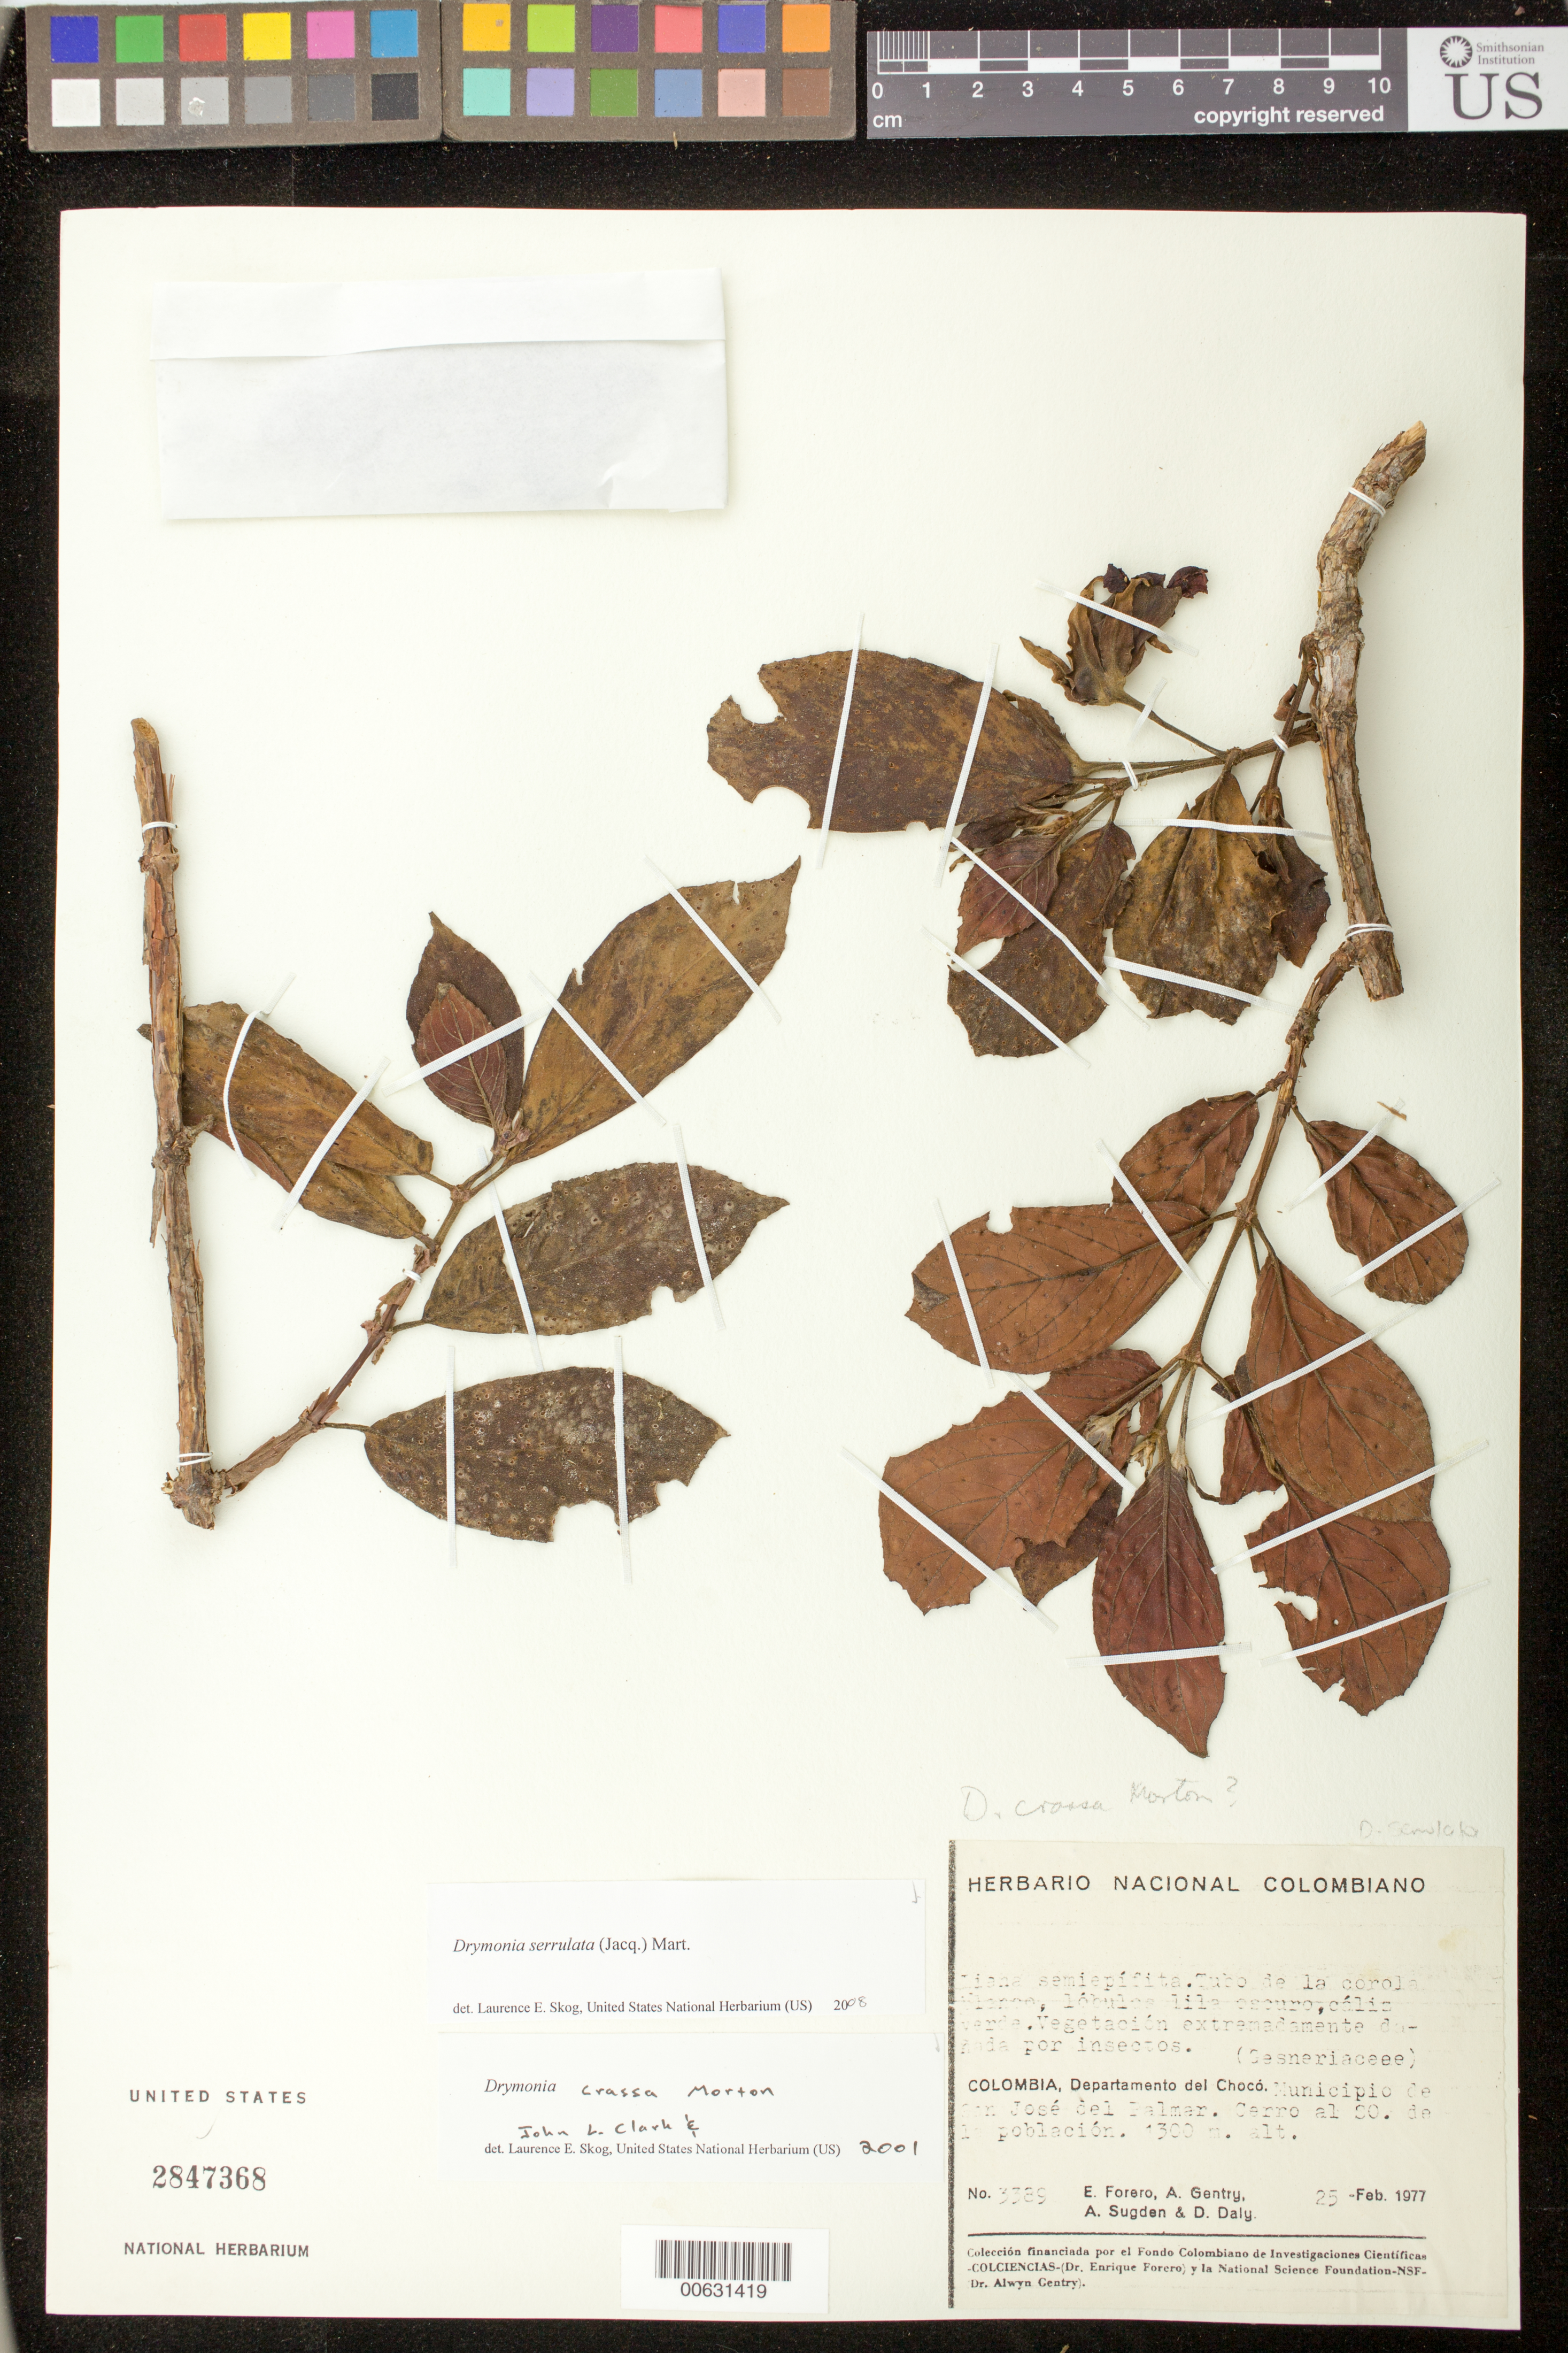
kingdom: Plantae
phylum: Tracheophyta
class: Magnoliopsida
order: Lamiales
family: Gesneriaceae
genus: Drymonia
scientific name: Drymonia serrulata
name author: (Jacq.) Mart.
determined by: Skog, Laurence E.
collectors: E. Forero, A. H. Gentry, A. Sugden & D. C. Daly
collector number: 3389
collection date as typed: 25 Feb 1977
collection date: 1977-02-25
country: Colombia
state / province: Chocó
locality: Mpio. de San José del Palmar, cerro al SO de la población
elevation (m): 1300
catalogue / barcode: US 2847368